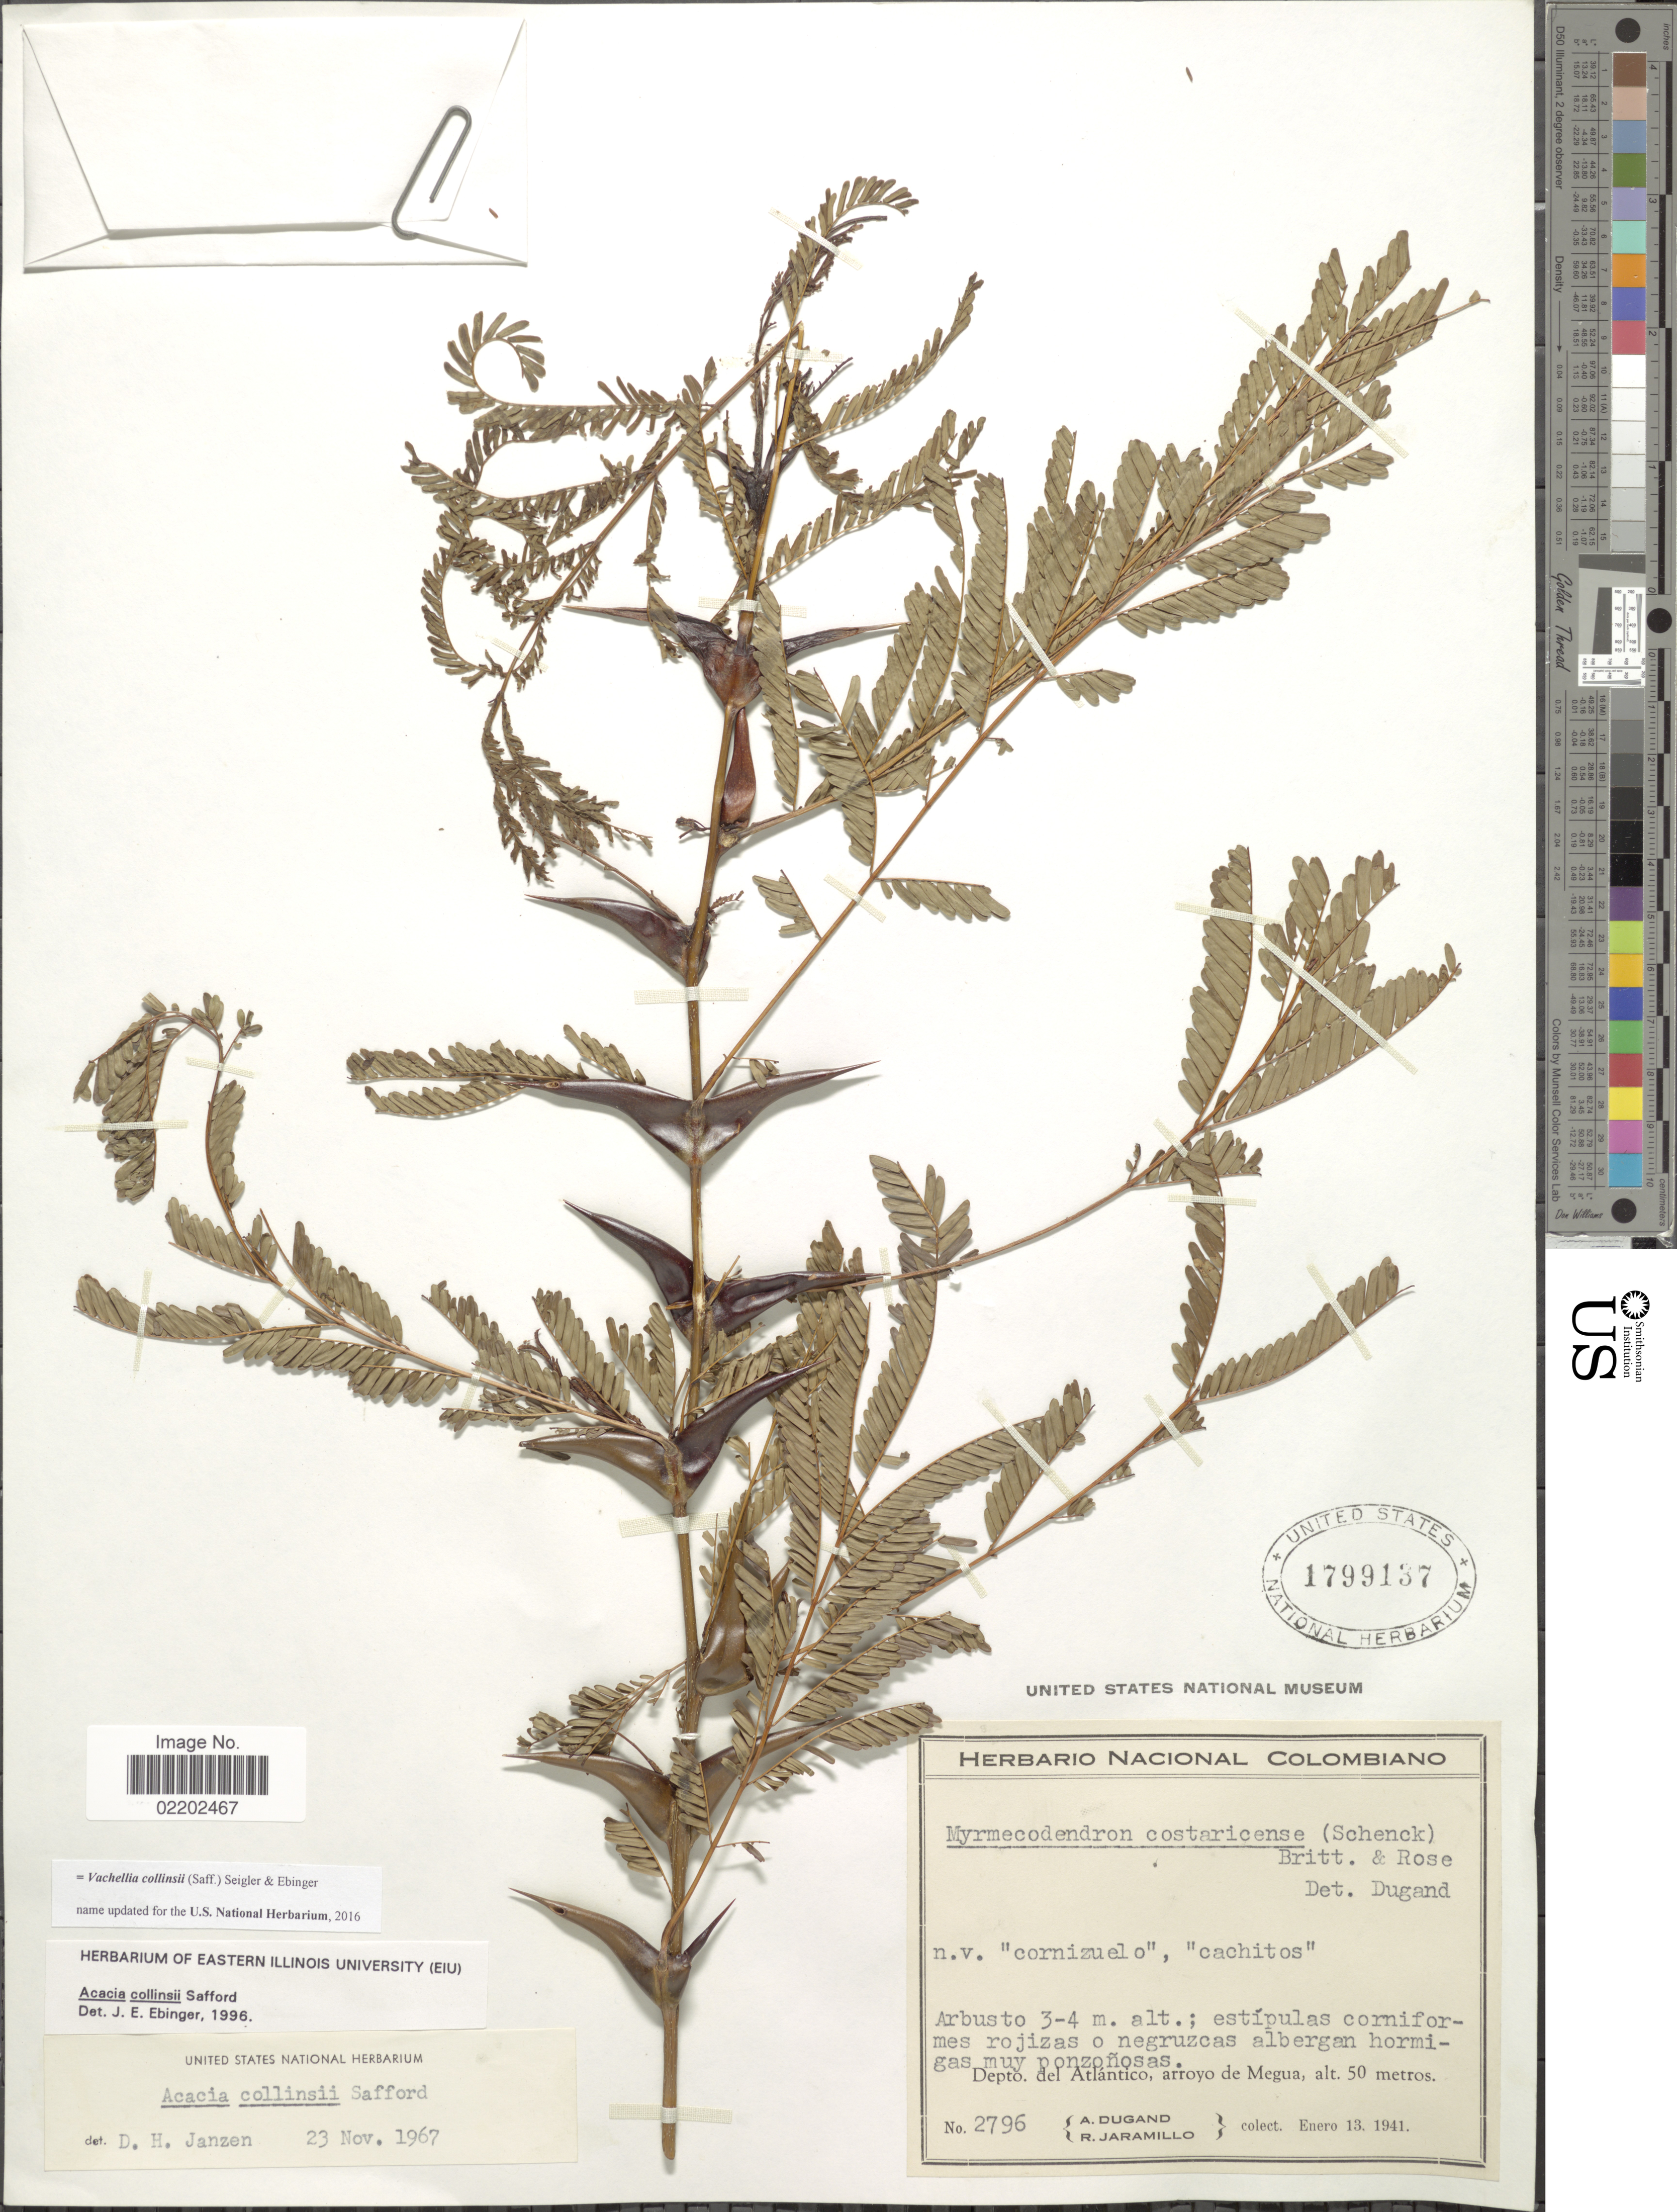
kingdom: Plantae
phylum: Tracheophyta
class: Magnoliopsida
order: Fabales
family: Fabaceae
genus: Vachellia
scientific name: Vachellia collinsii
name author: (Saff.) Seigler & Ebinger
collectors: A. Dugand & R. Jaramillo M.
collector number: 2796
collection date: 1941-01-13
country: Colombia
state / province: Atlántico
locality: Arroyo de Megua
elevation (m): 50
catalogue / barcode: US 1799137